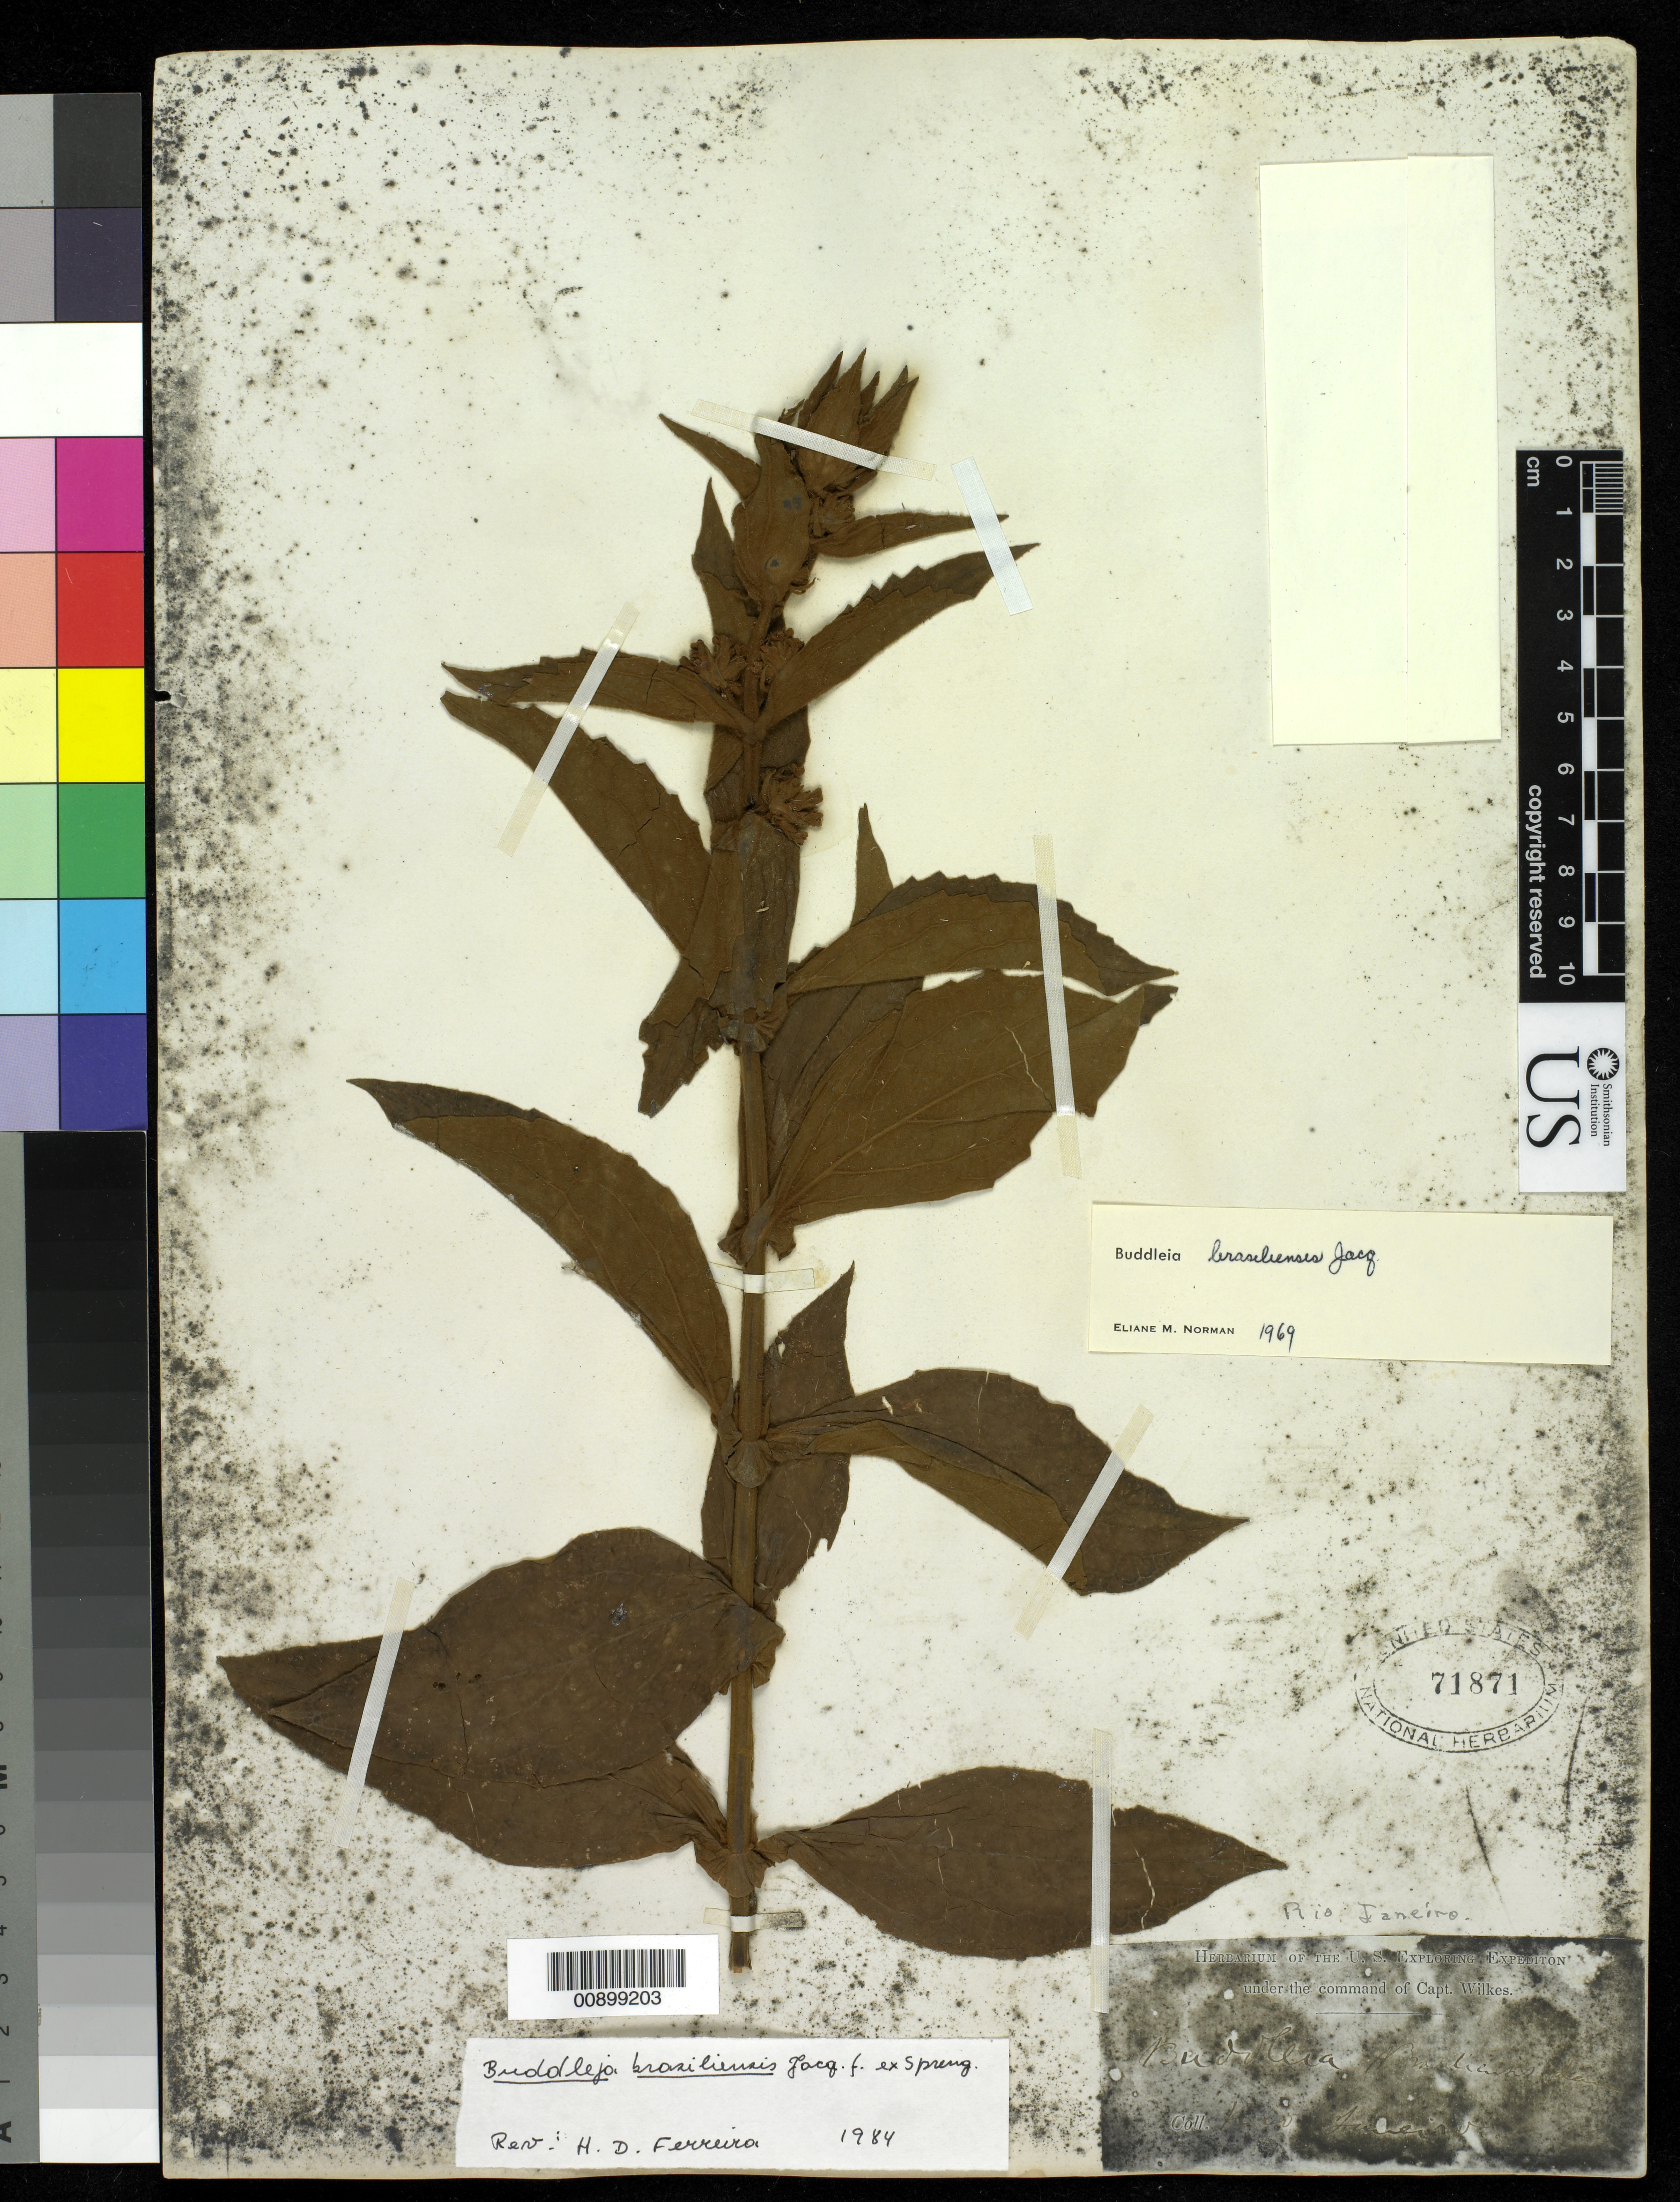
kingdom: Plantae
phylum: Tracheophyta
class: Magnoliopsida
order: Lamiales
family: Scrophulariaceae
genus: Buddleja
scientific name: Buddleja stachyoides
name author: Cham. & Schltdl.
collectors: Wilkes Explor. Exped.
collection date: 1838/1842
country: Brazil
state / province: Rio de Janeiro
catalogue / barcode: US 71871